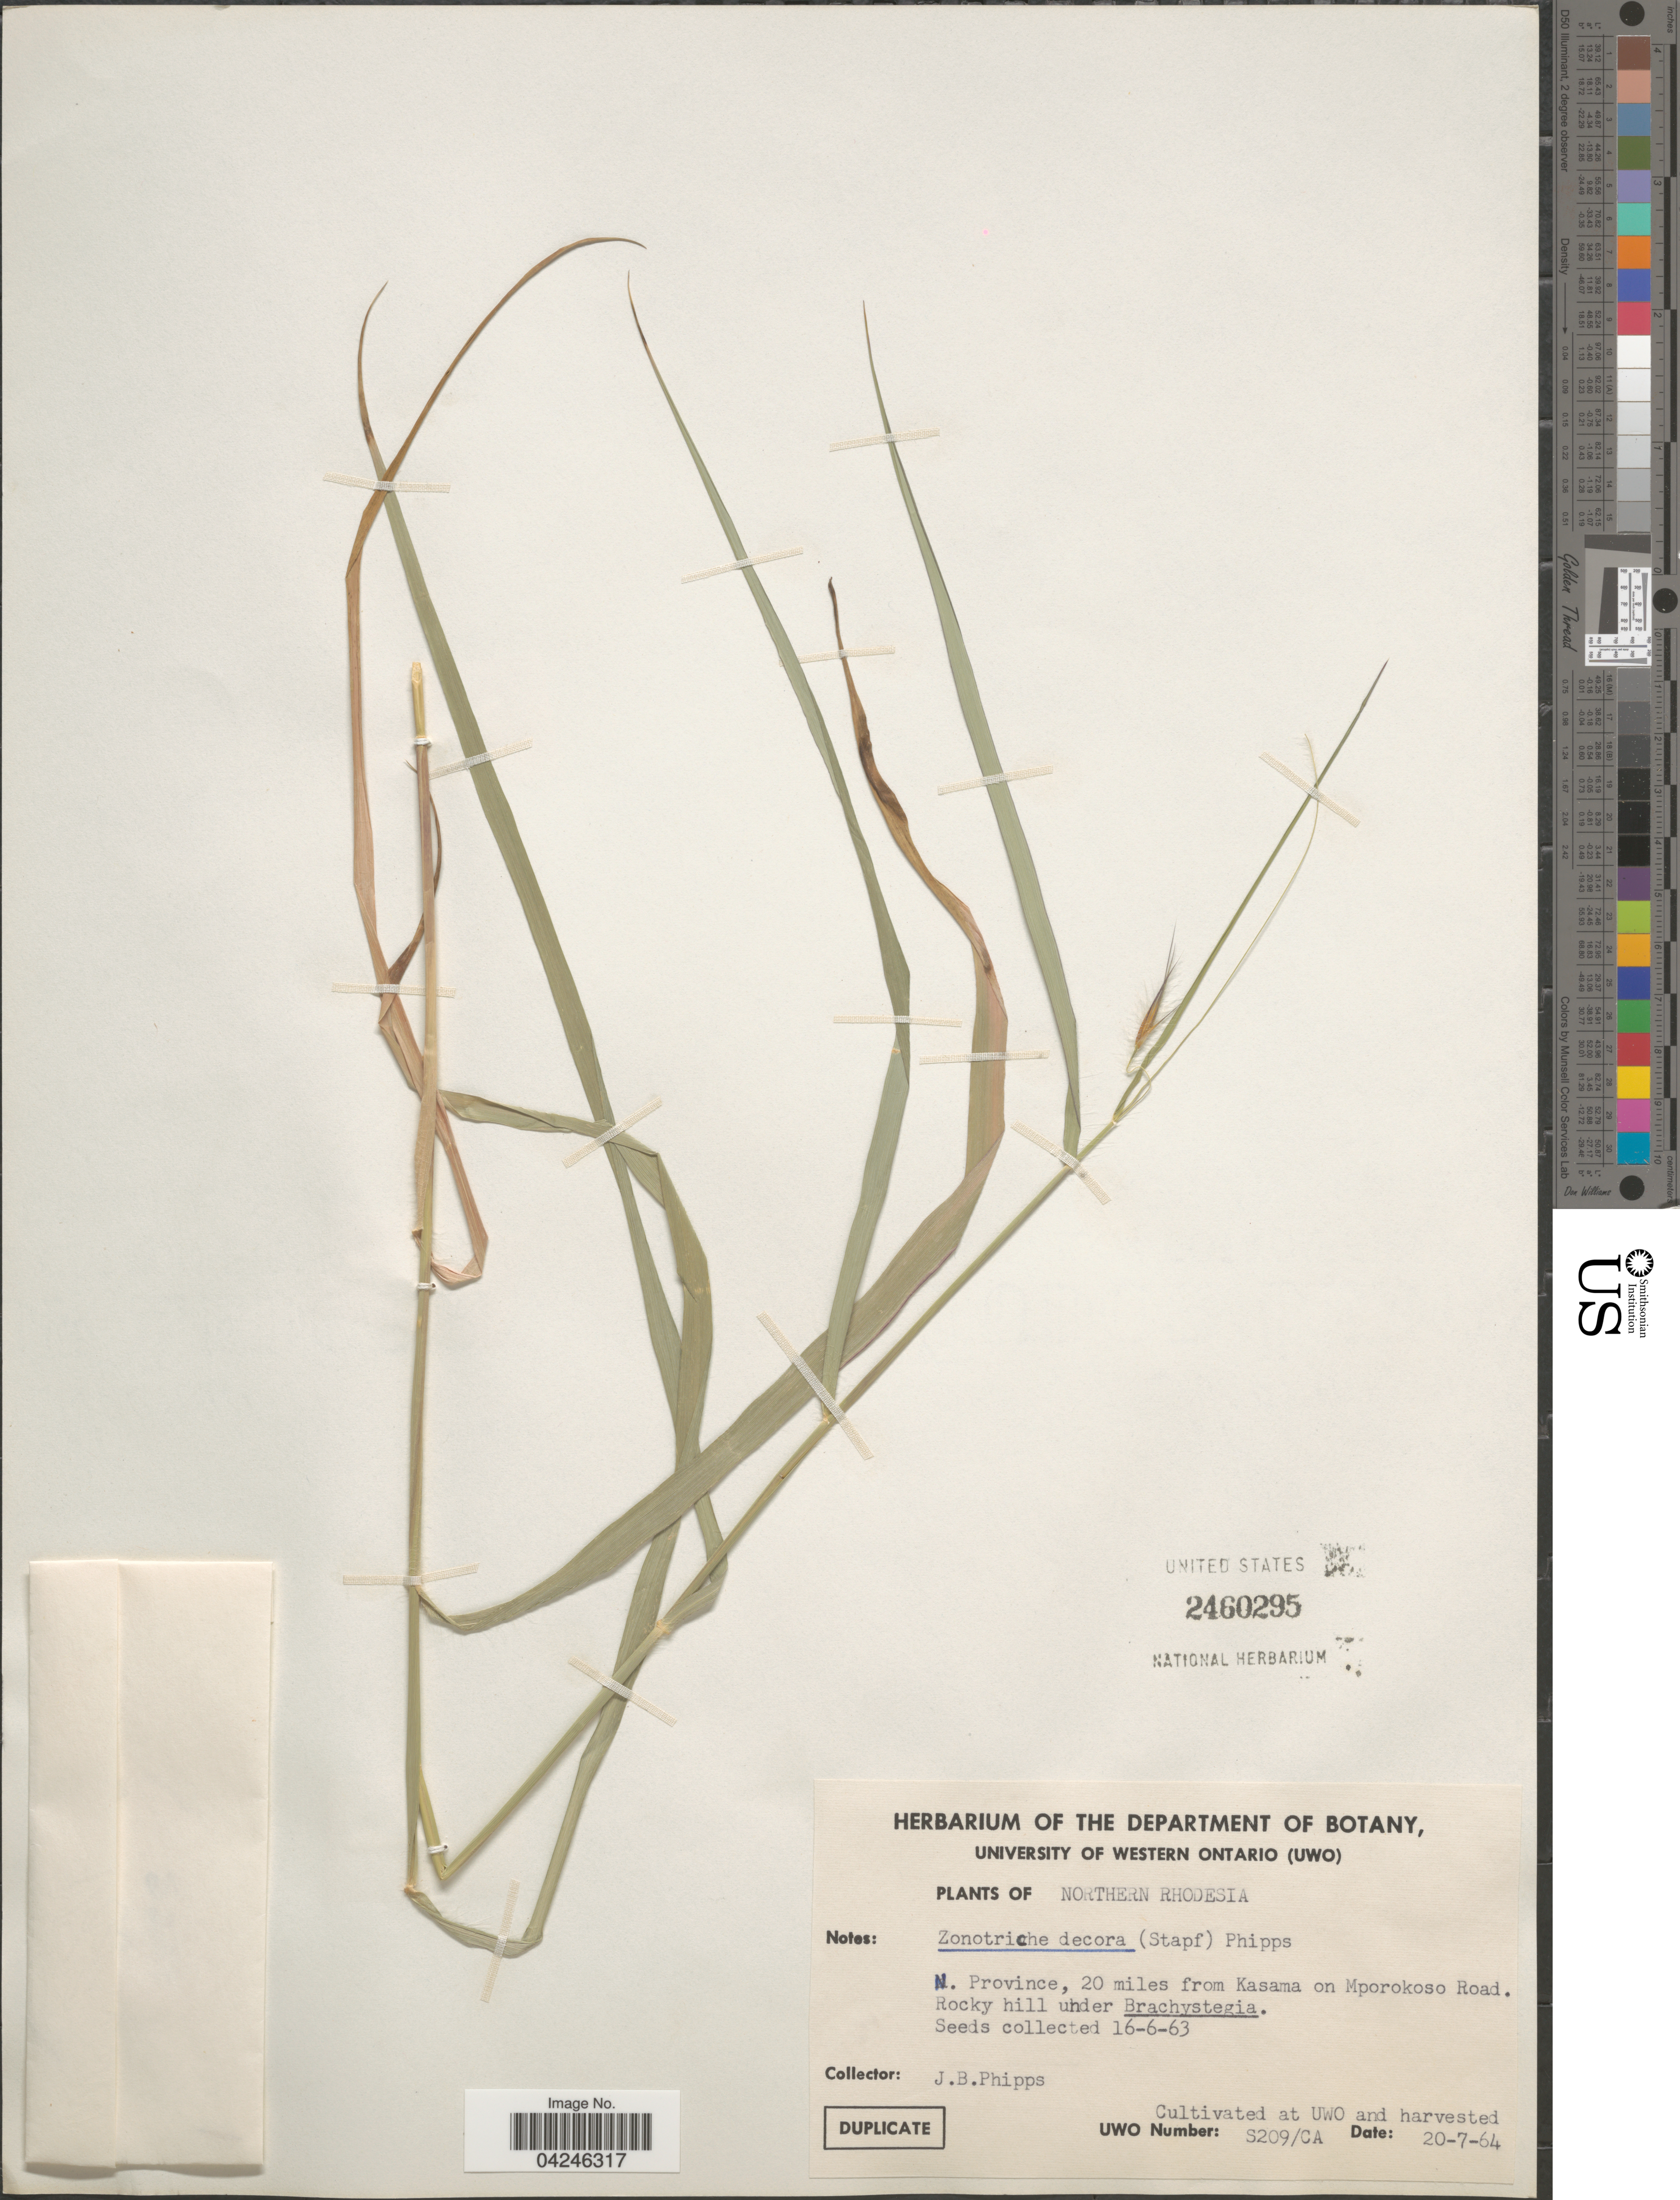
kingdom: Plantae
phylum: Tracheophyta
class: Liliopsida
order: Poales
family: Poaceae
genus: Zonotriche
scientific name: Zonotriche decora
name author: (Stapf) J.B. Phipps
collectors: J. Phipps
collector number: S209/CA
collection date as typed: Transcribed d/m/y: 20/7/64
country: Canada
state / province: Ontario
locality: At UWO and harvested.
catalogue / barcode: US 2460295